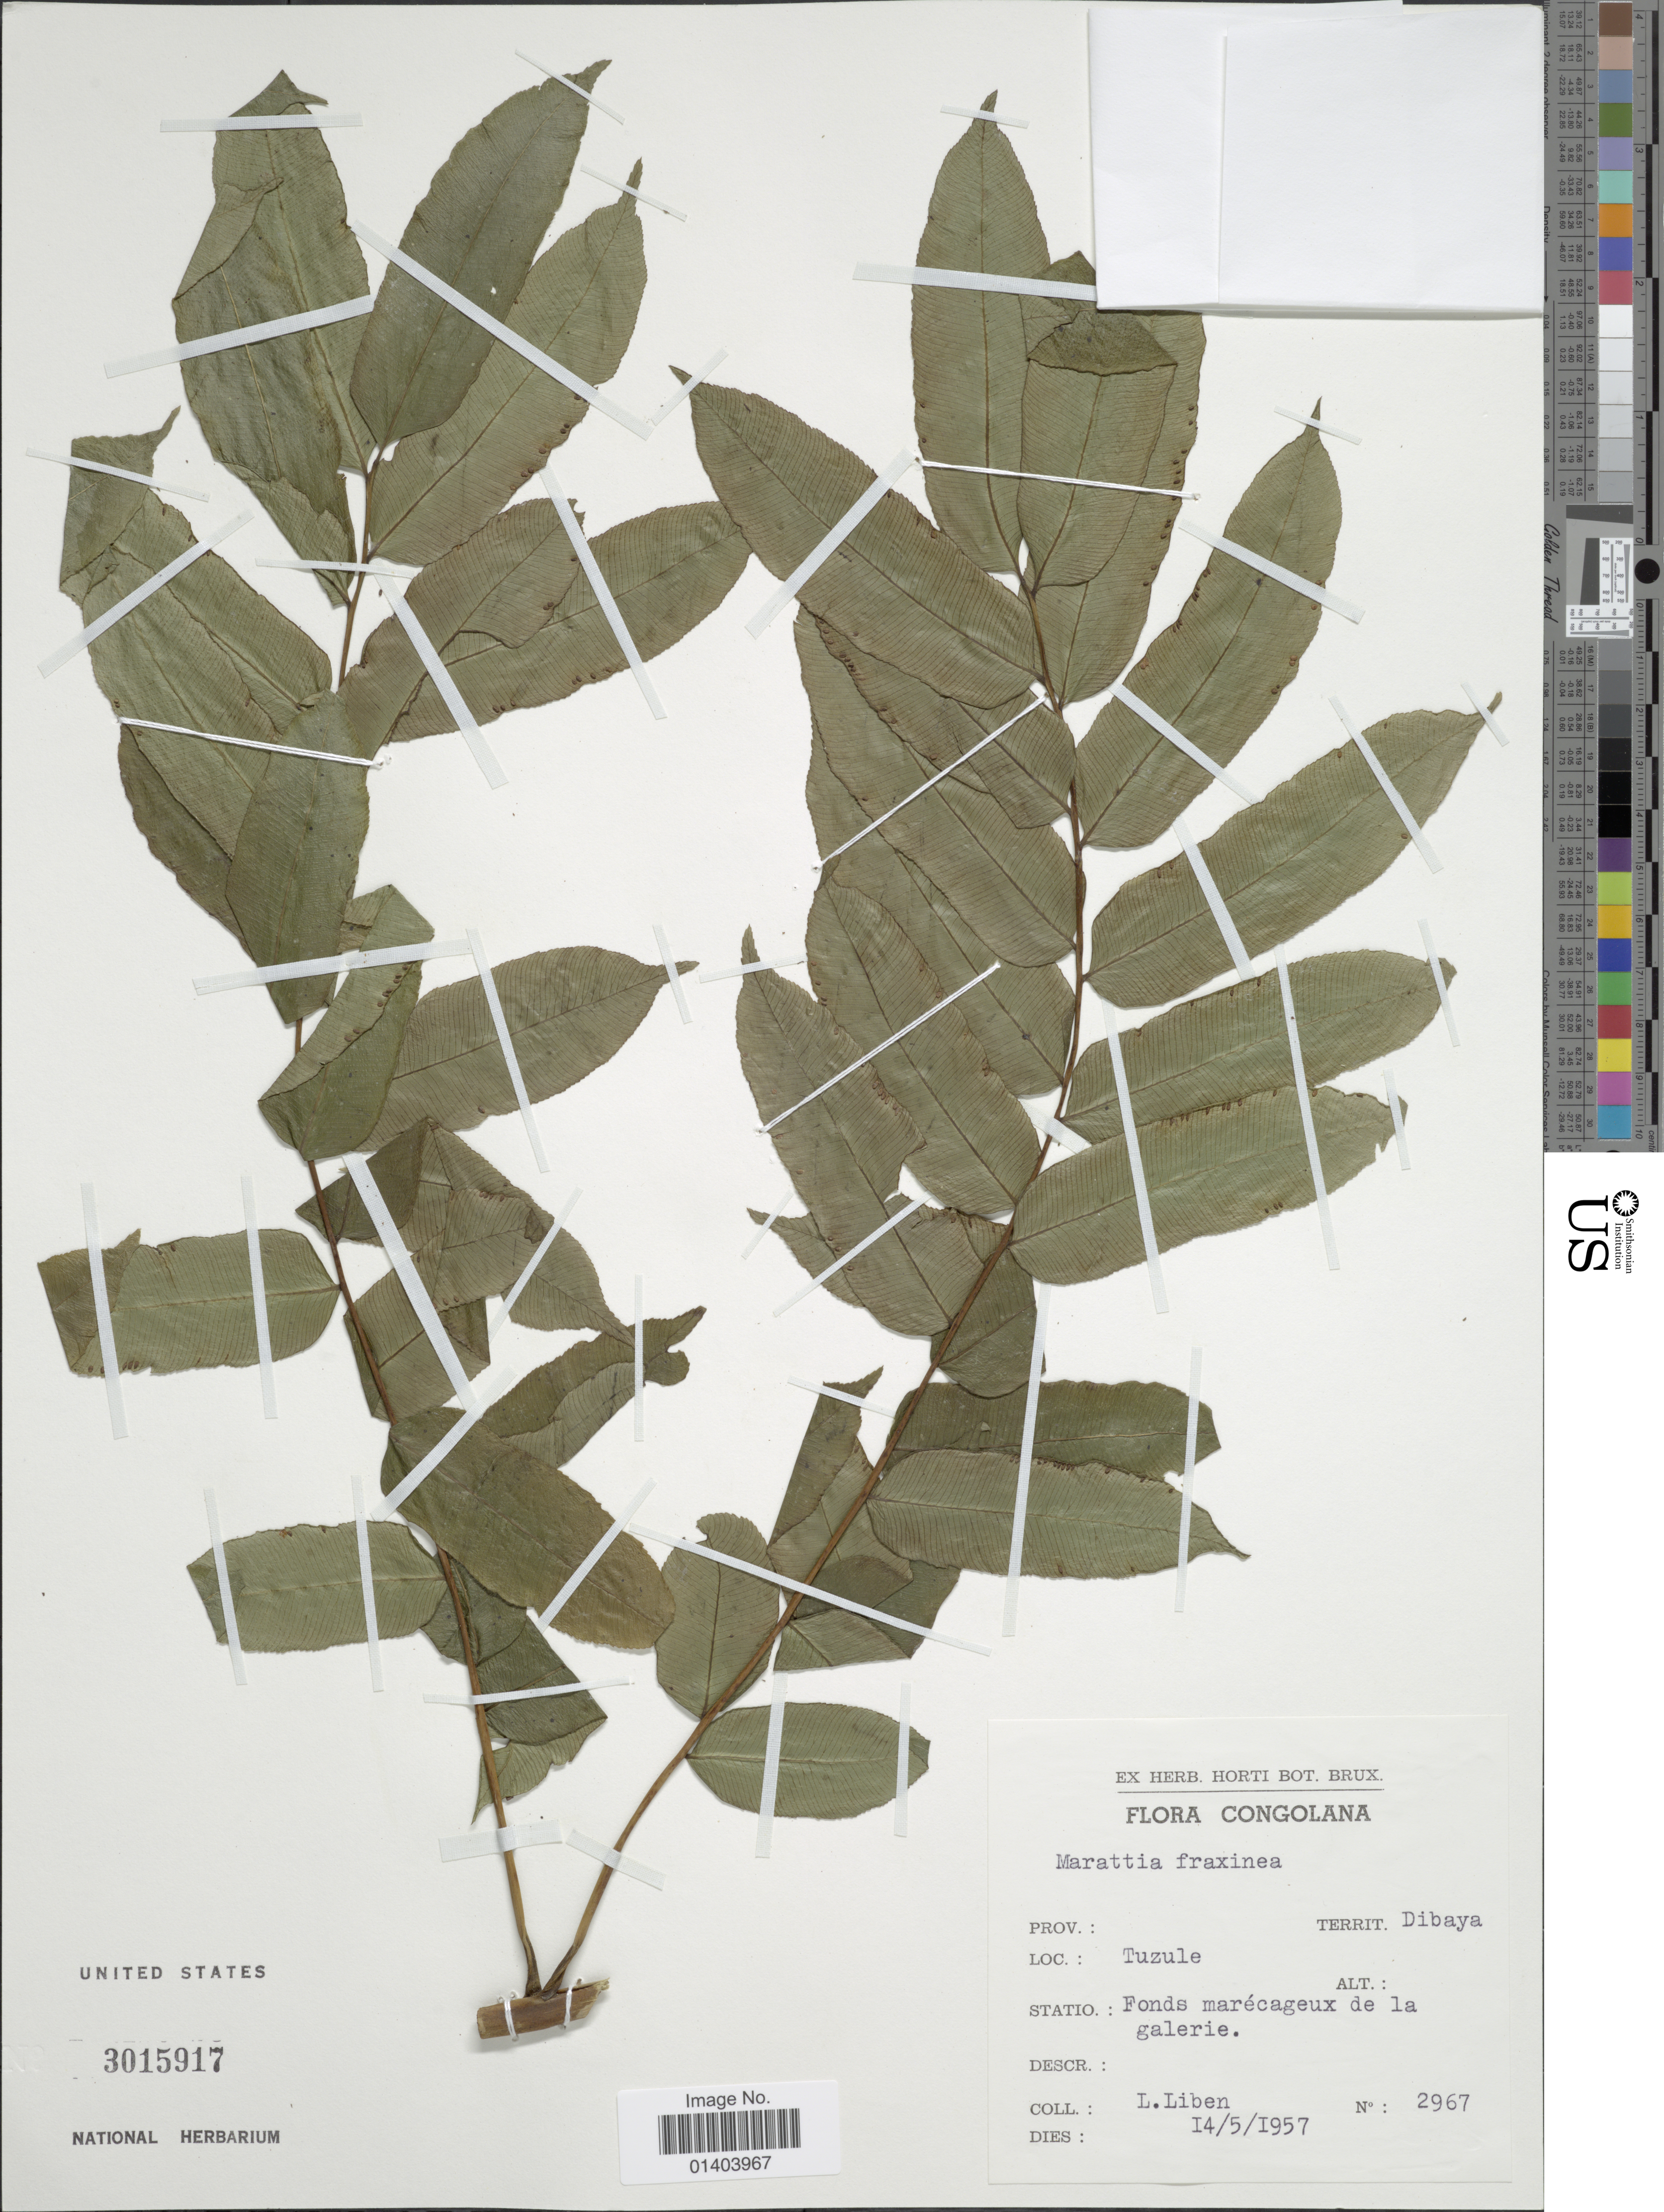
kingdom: Plantae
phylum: Tracheophyta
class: Polypodiopsida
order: Marattiales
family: Marattiaceae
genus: Ptisana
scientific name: Ptisana fraxinea var. fraxinea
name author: (Sm.) Murdock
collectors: L. Liben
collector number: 2967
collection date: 1957-05-14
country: Congo, Democratic Republic of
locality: Territ: Dibaya, Tuzule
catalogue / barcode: US 3015917